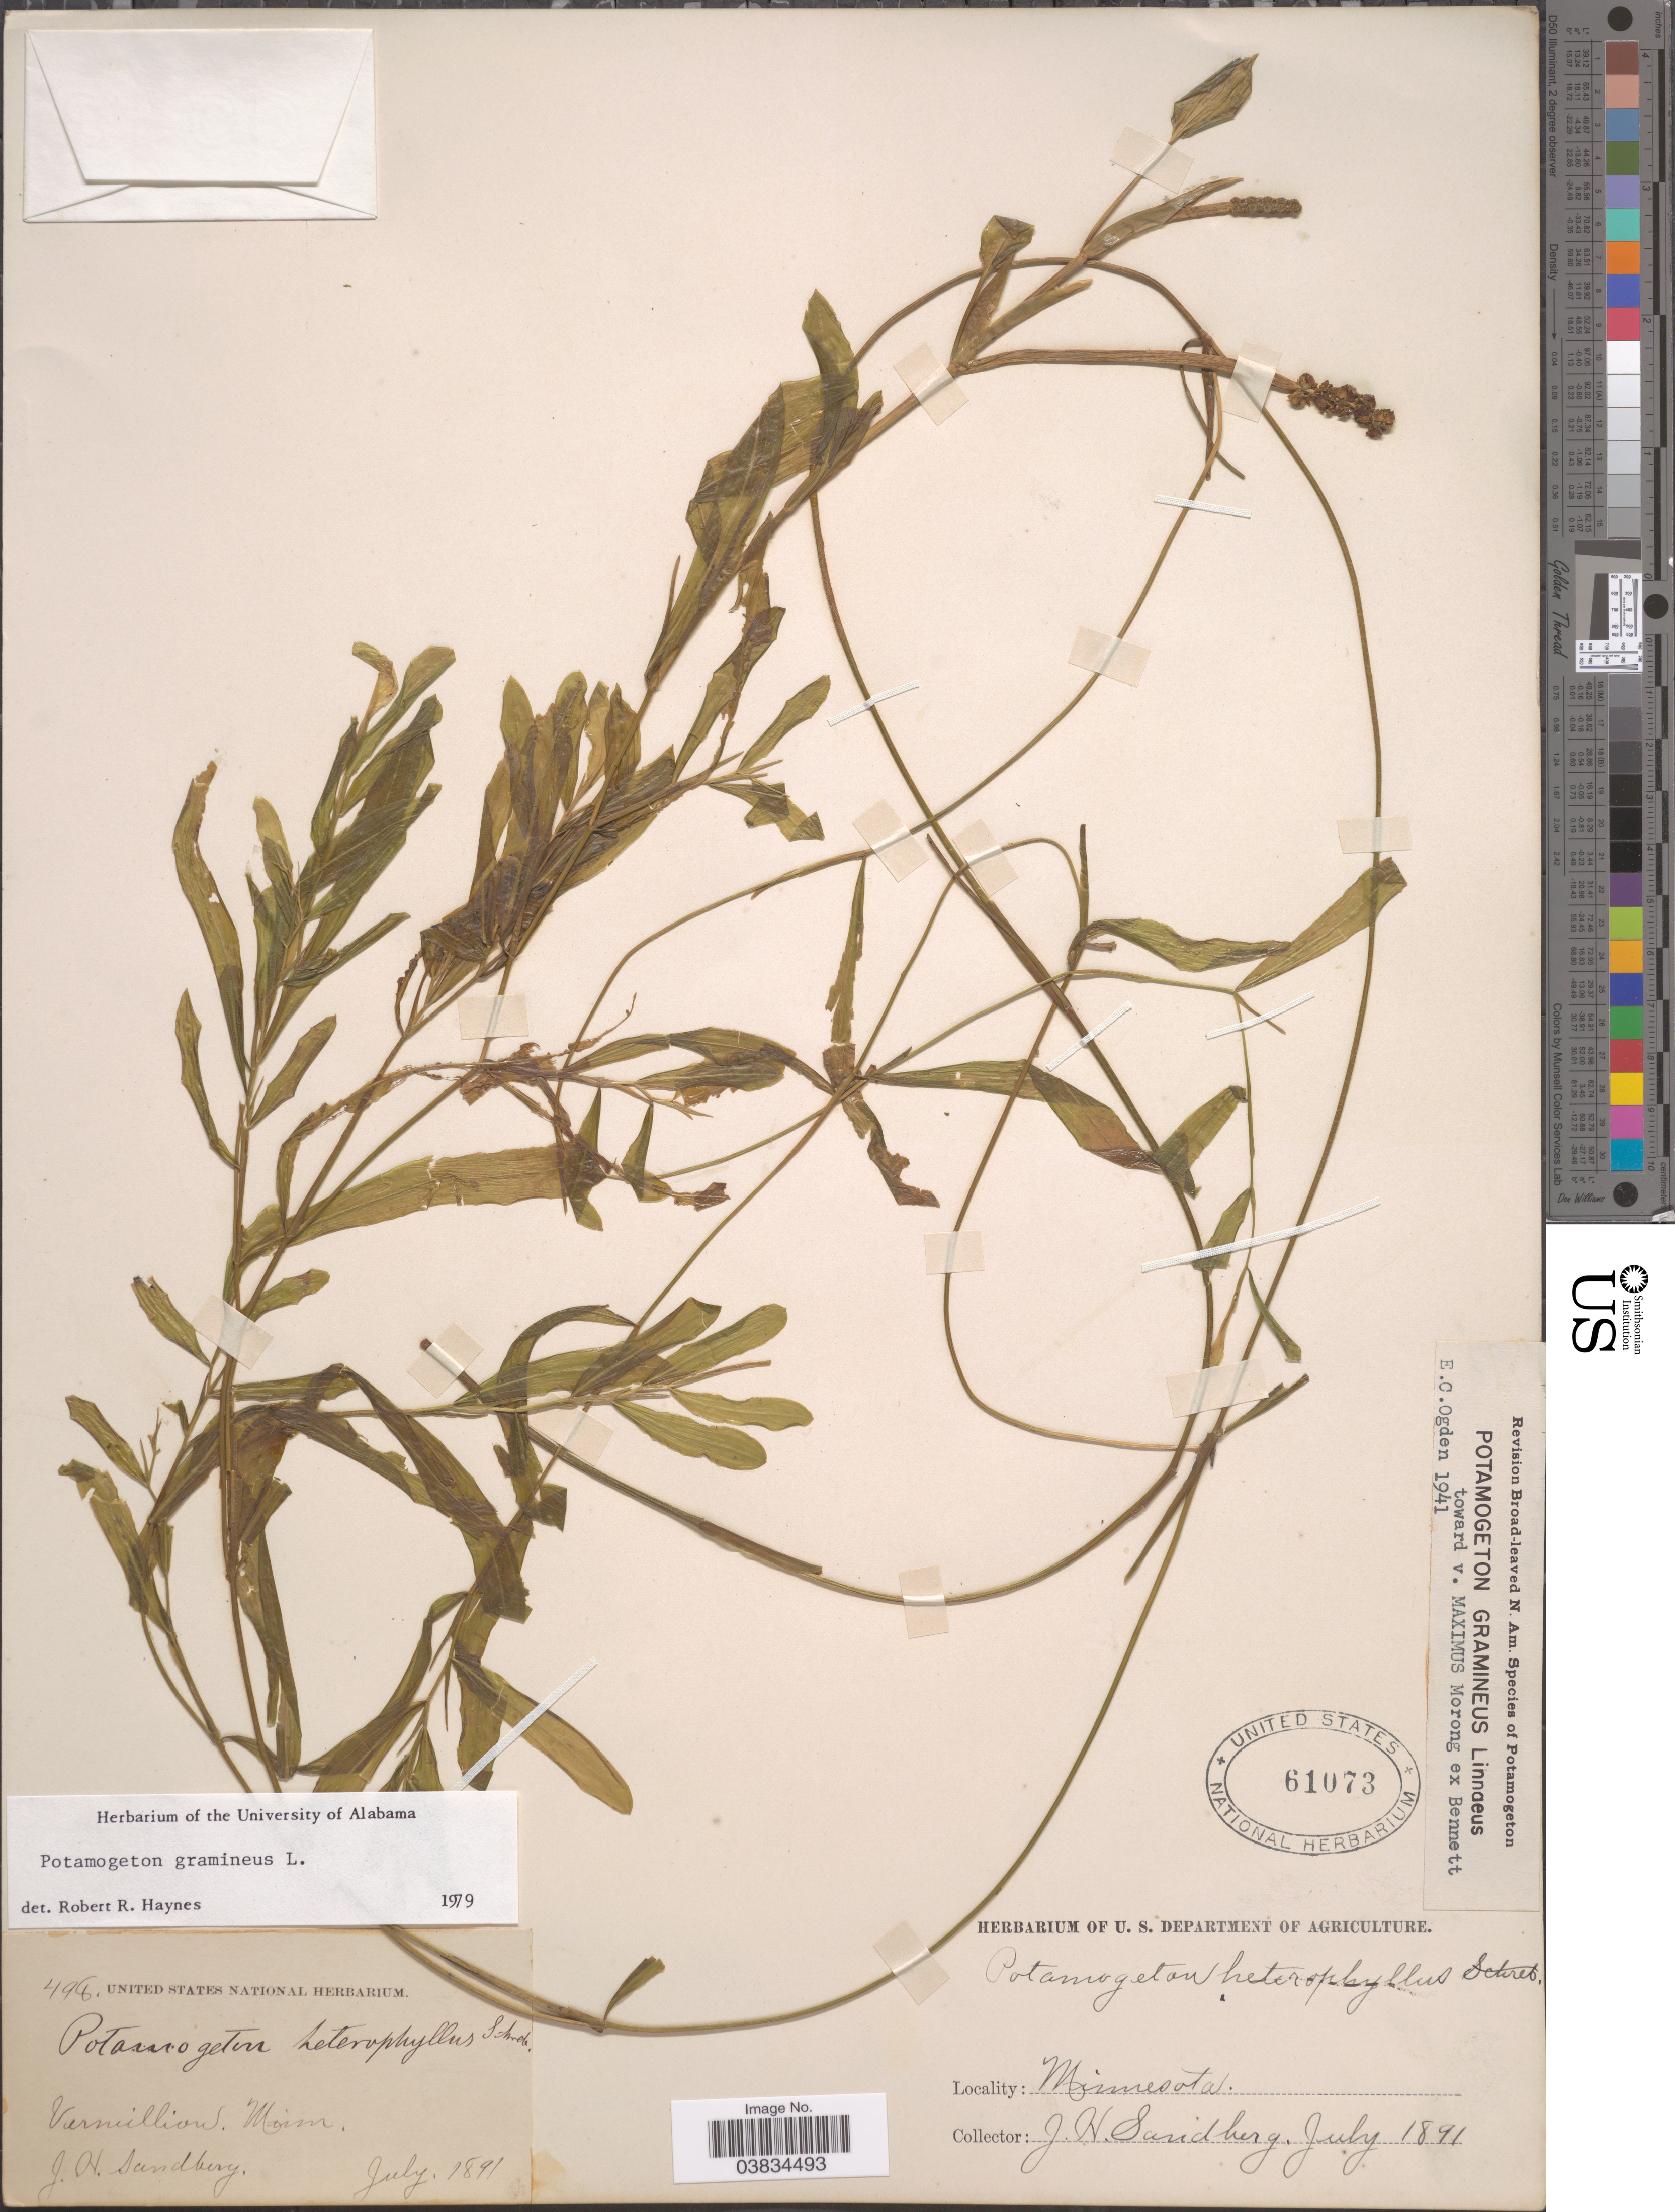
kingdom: Plantae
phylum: Tracheophyta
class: Liliopsida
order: Alismatales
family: Potamogetonaceae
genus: Potamogeton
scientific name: Potamogeton gramineus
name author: L.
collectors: J. H. Sandberg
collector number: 498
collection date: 1891-07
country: United States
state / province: Minnesota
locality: Vermillion.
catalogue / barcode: US 61073